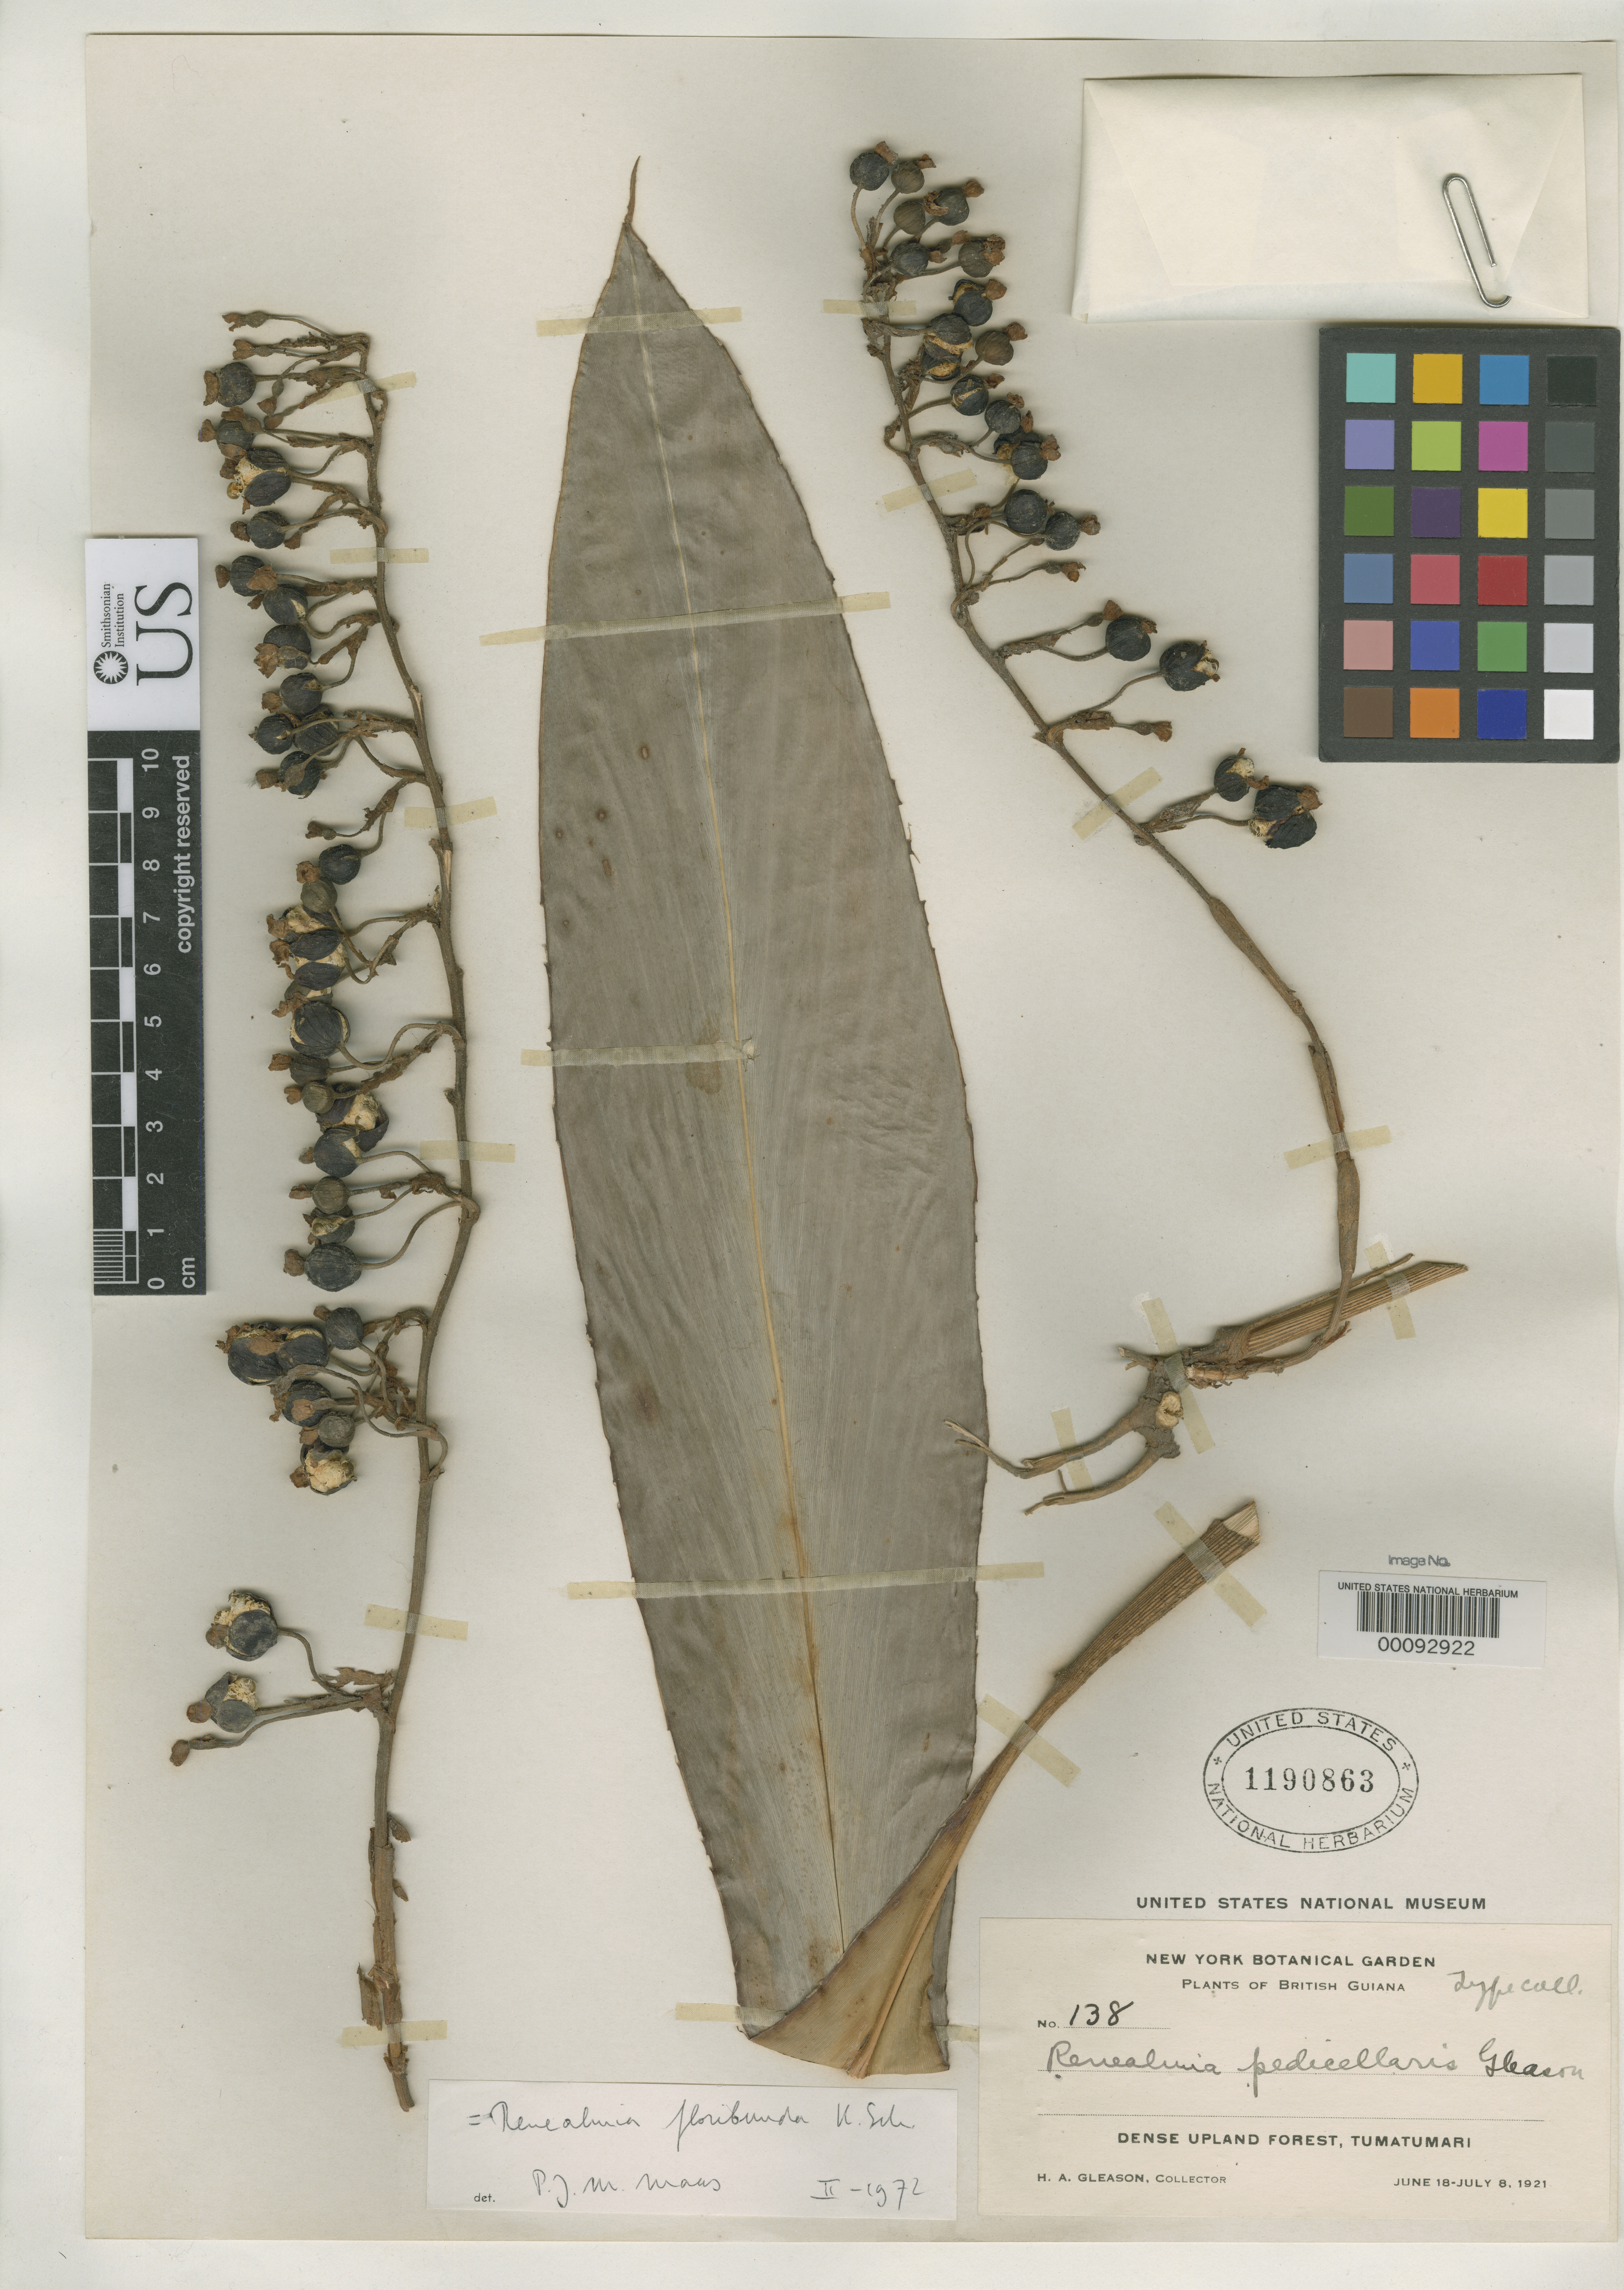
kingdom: Plantae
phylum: Tracheophyta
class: Liliopsida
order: Zingiberales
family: Zingiberaceae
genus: Renealmia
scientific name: Renealmia pedicellaris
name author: Gleason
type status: Isotype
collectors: H. A. Gleason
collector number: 138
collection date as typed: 18 Jun 1921 to 08 Jul 1921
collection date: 1921-06-18/1921-07-08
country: Guyana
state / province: Mazaruni / Potaro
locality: Tumatumari.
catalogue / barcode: US 1190863